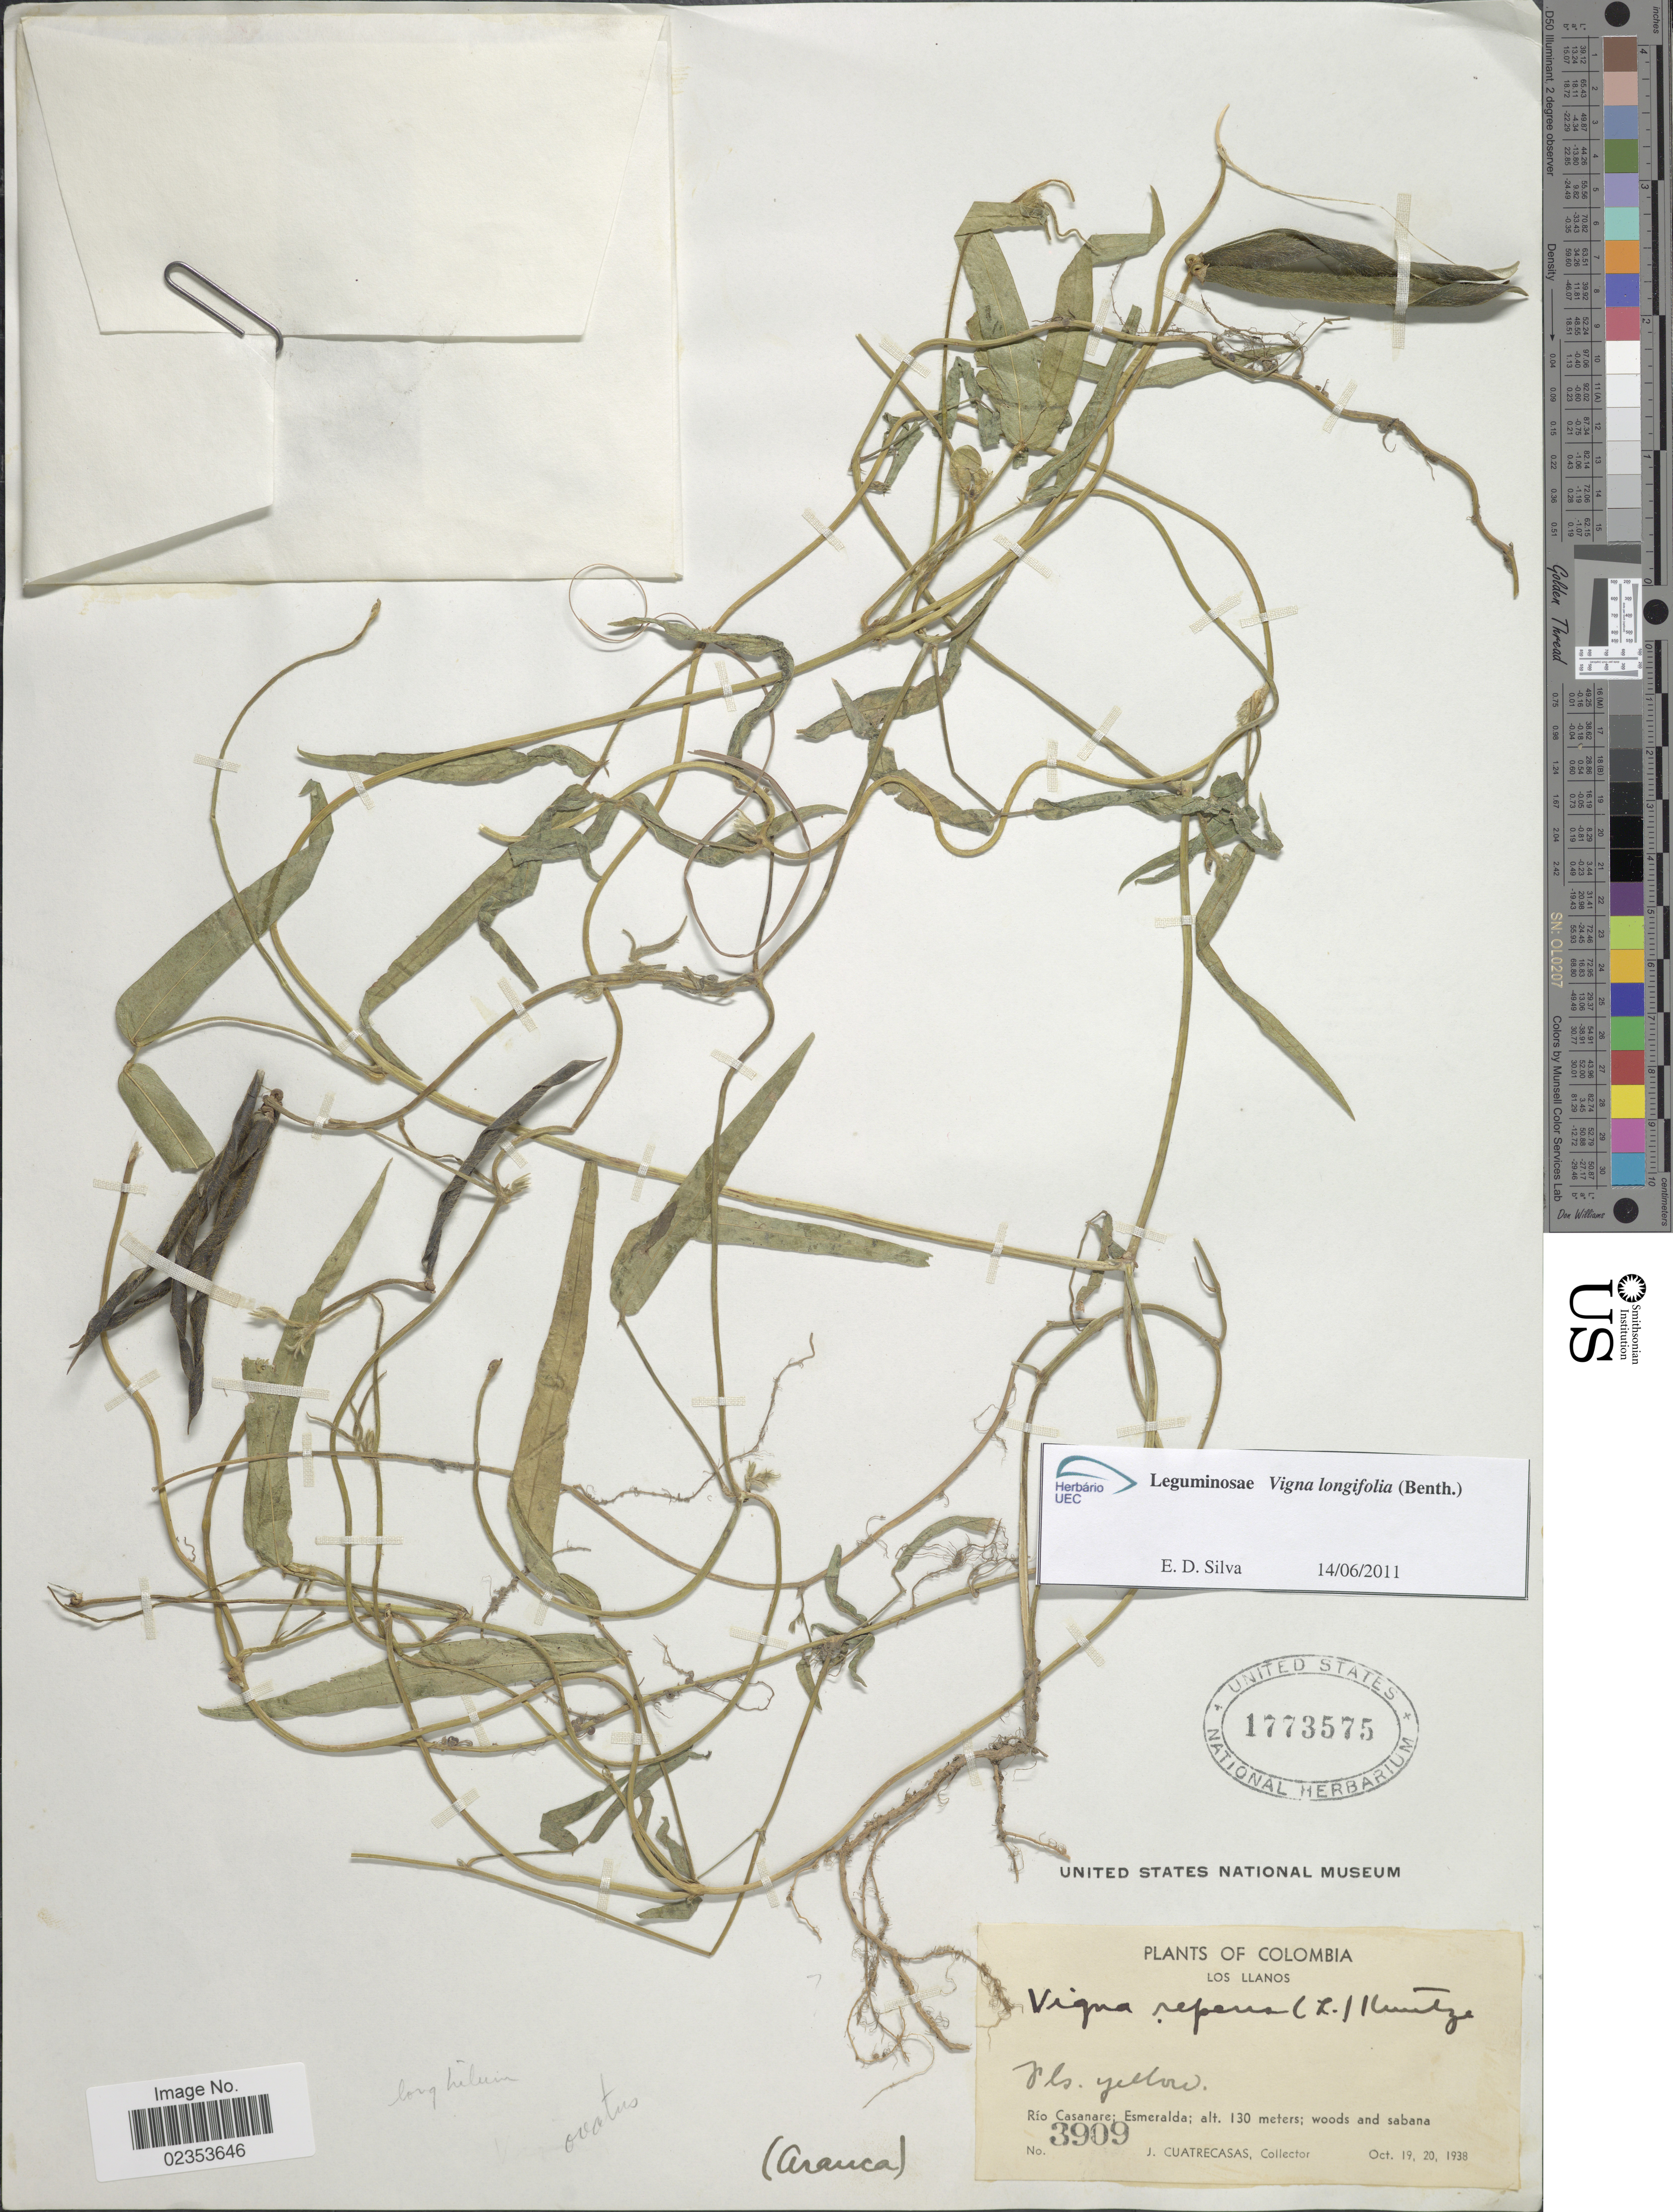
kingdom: Plantae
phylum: Tracheophyta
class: Magnoliopsida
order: Fabales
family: Fabaceae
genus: Vigna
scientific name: Vigna longifolia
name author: (Benth.) Verdc.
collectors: J. Cuatrecasas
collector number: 3909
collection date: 1938-10-19/1938-10-20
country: Colombia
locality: Los Llanos. Rio Casanare: Esmeralda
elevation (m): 130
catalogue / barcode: US 1773575